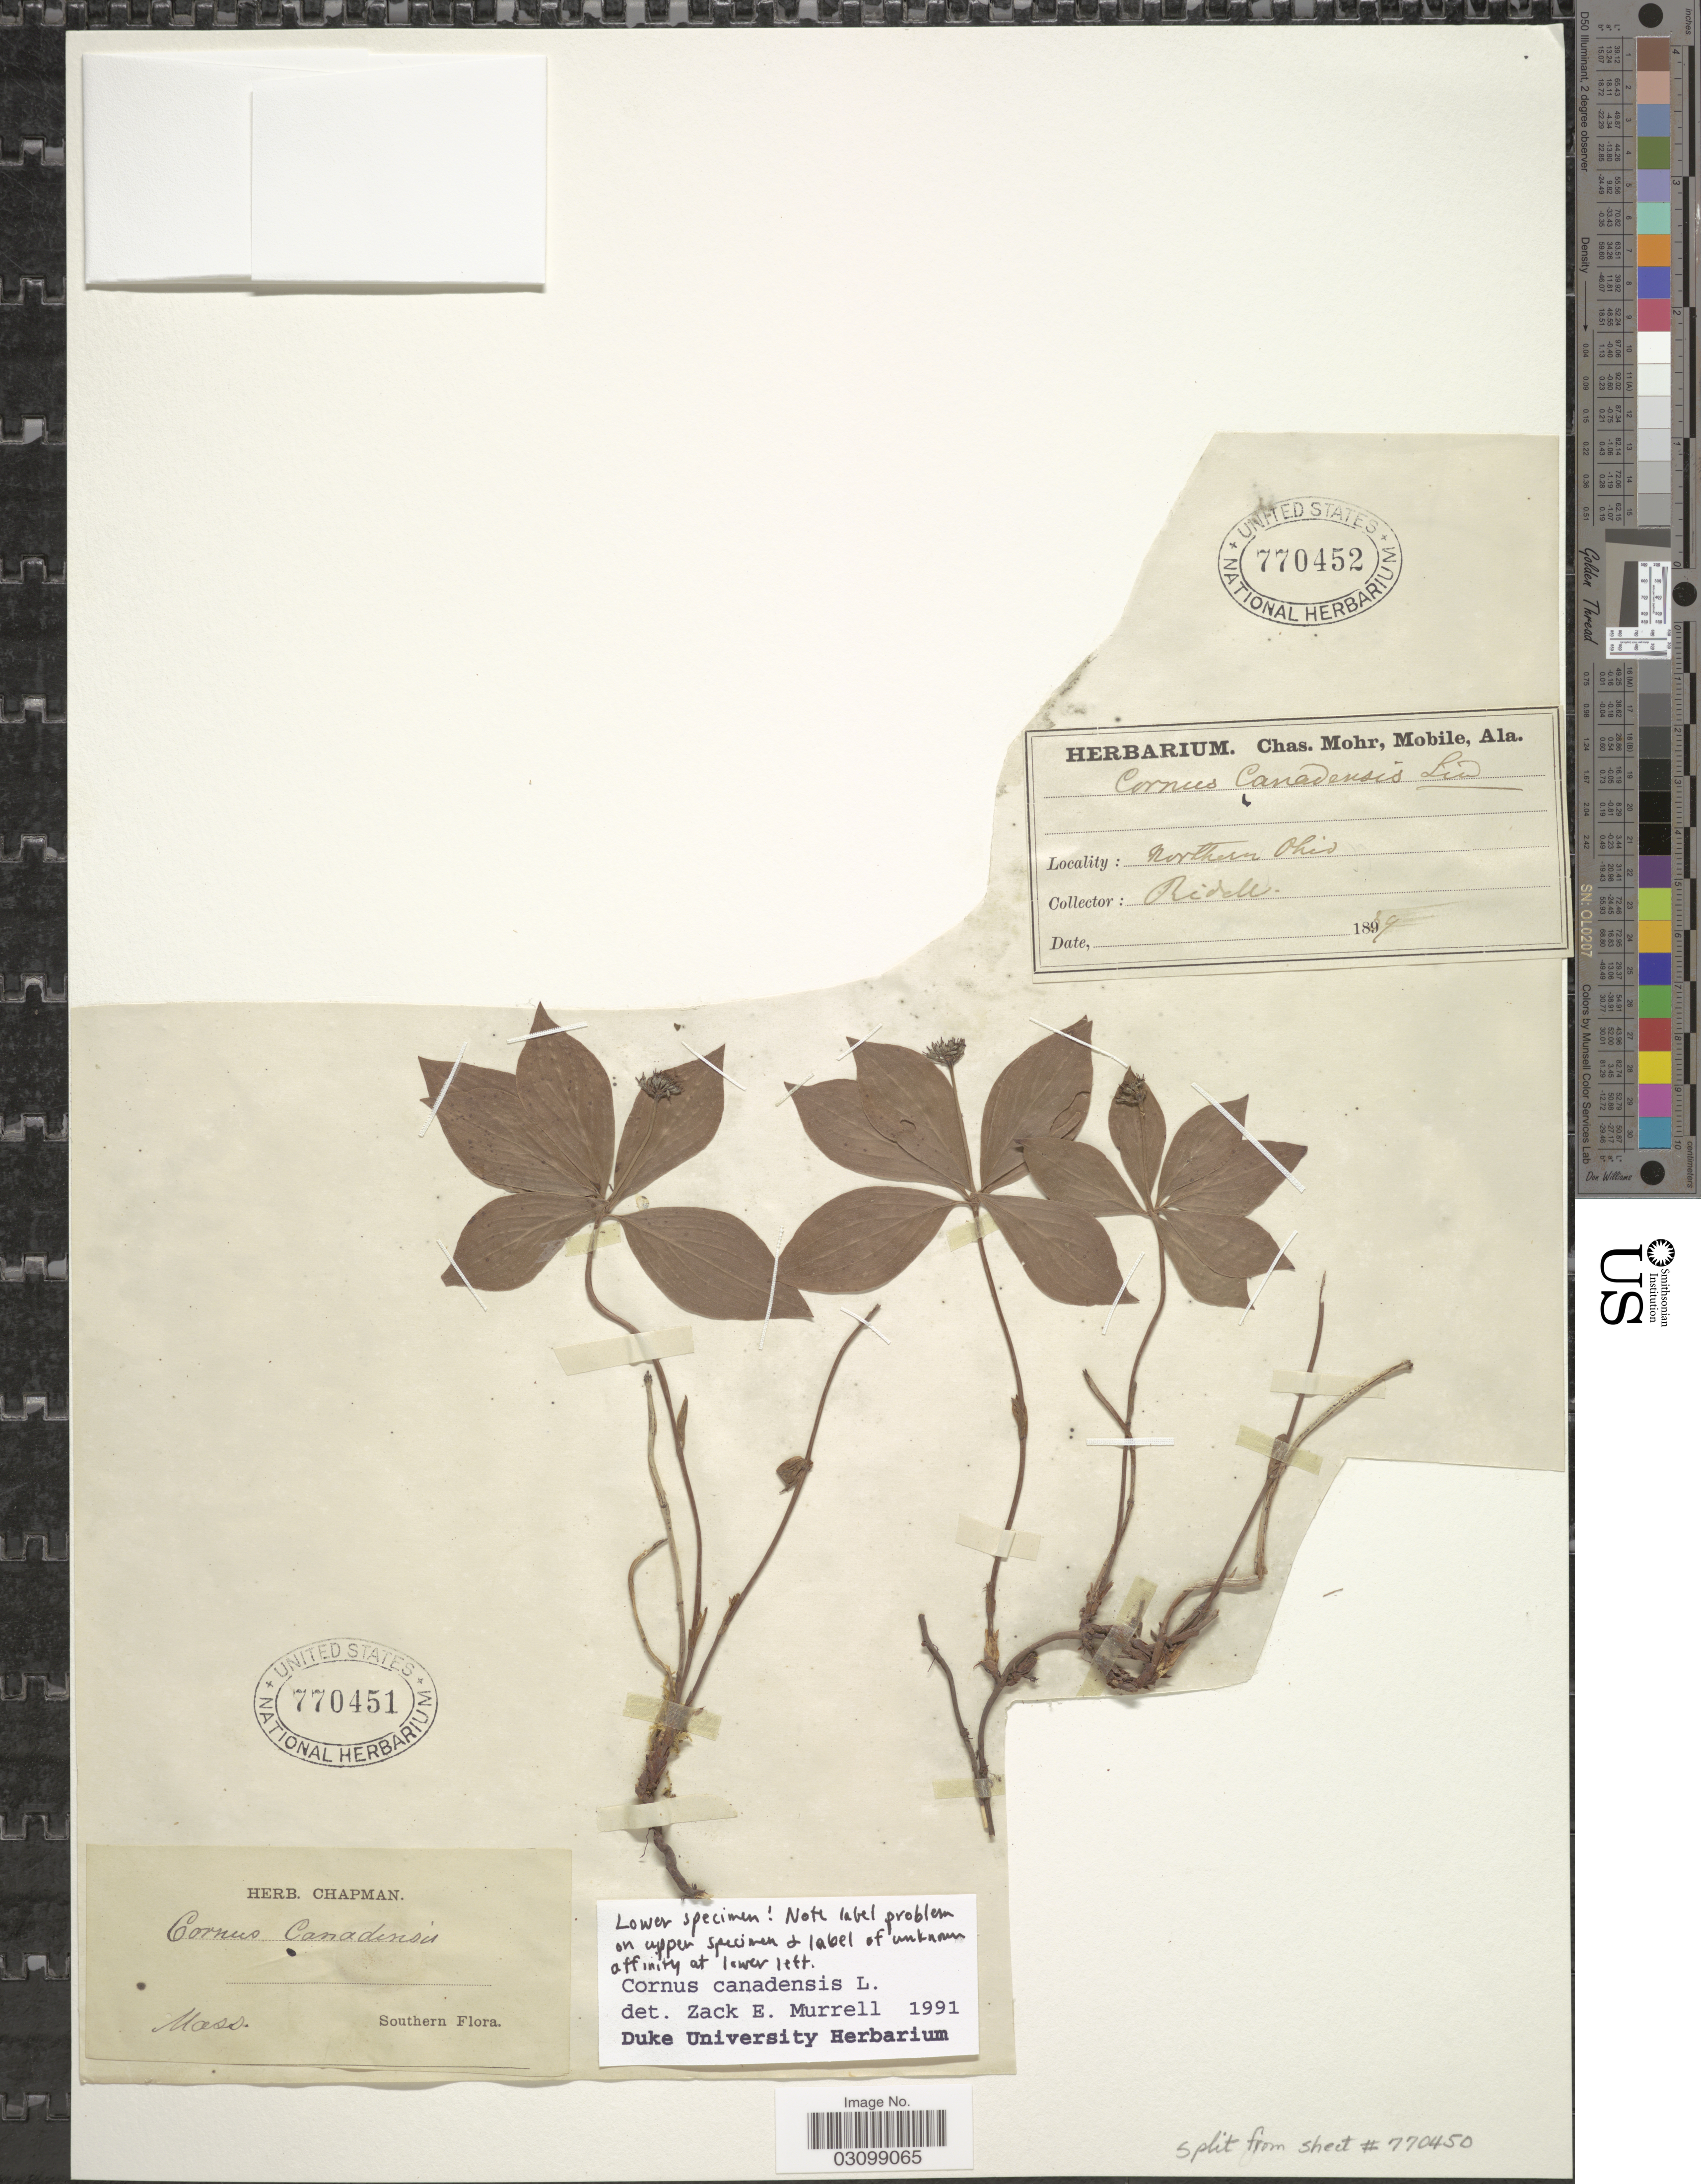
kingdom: Plantae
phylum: Tracheophyta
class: Magnoliopsida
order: Cornales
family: Cornaceae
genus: Cornus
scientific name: Cornus canadensis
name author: L.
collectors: ex herb. Chapman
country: United States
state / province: Massachusetts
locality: Southern.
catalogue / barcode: US 770451